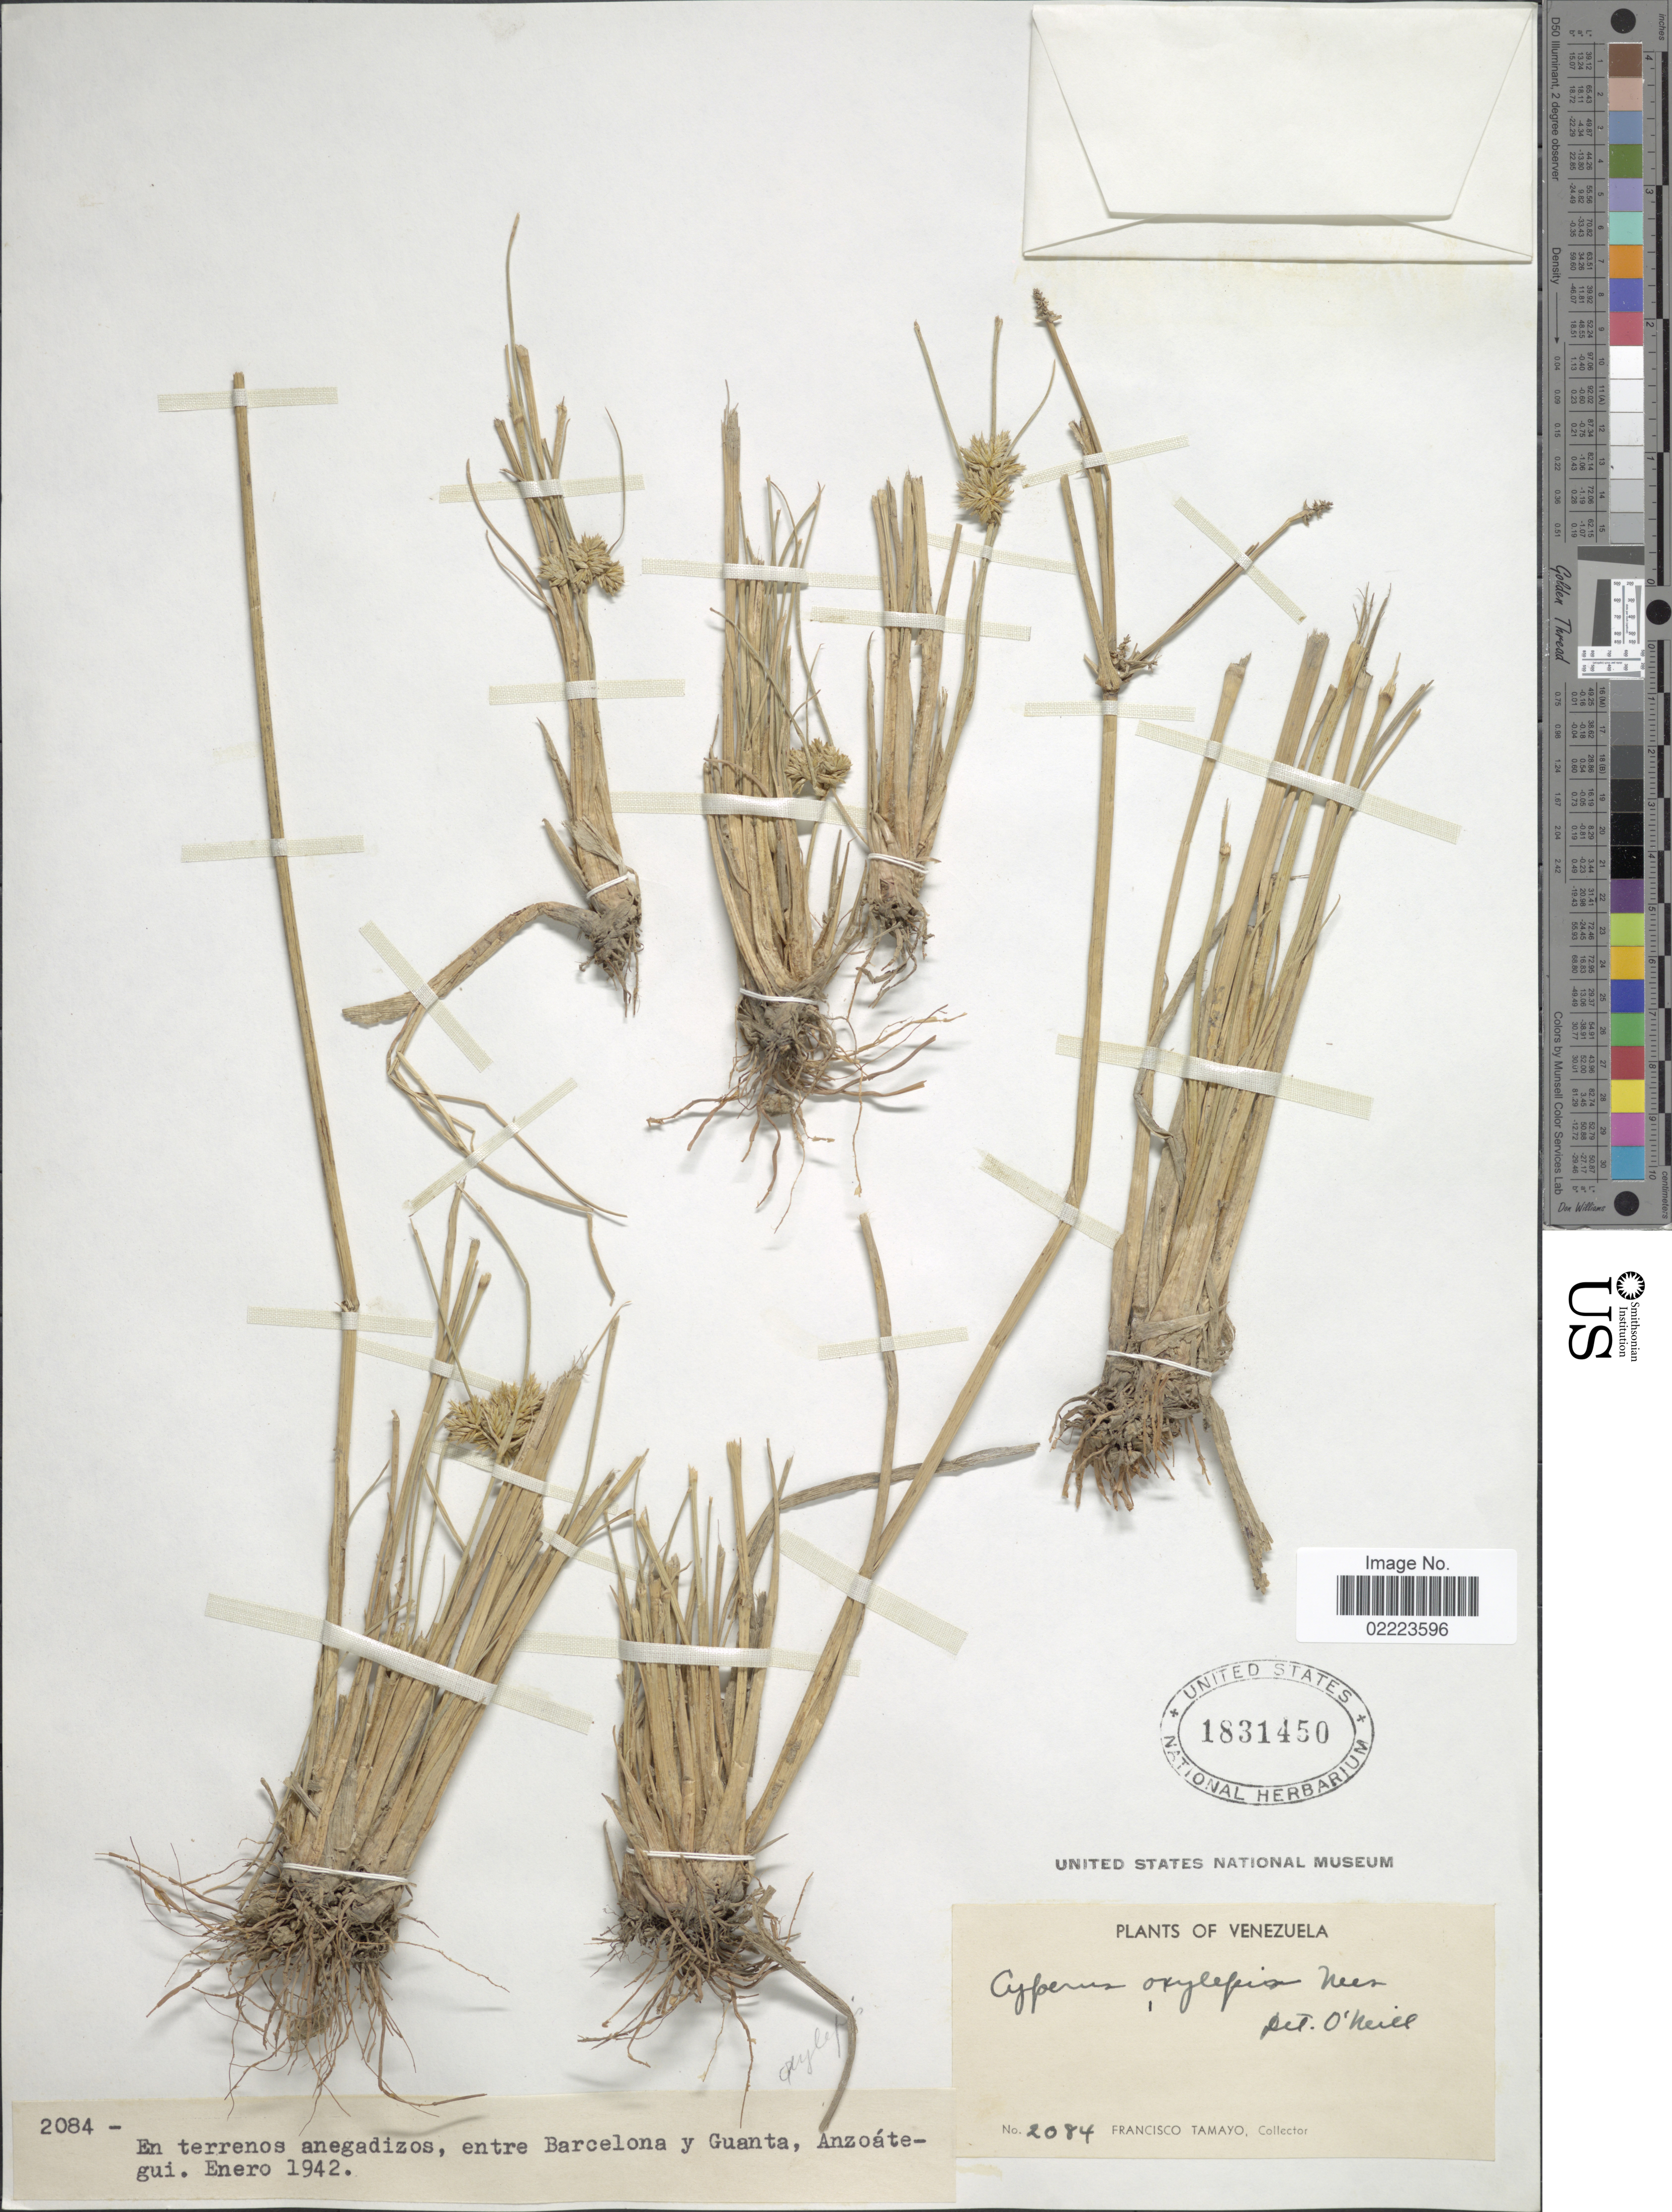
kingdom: Plantae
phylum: Tracheophyta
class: Liliopsida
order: Poales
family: Cyperaceae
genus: Cyperus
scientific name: Cyperus oxylepis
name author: Nees ex Steud.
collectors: F. Tamayo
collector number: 2084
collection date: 1942-01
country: Venezuela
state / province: Anzoategui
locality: En terrenos anegadizos, entre Barcelona y Guanta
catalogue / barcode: US 1831450